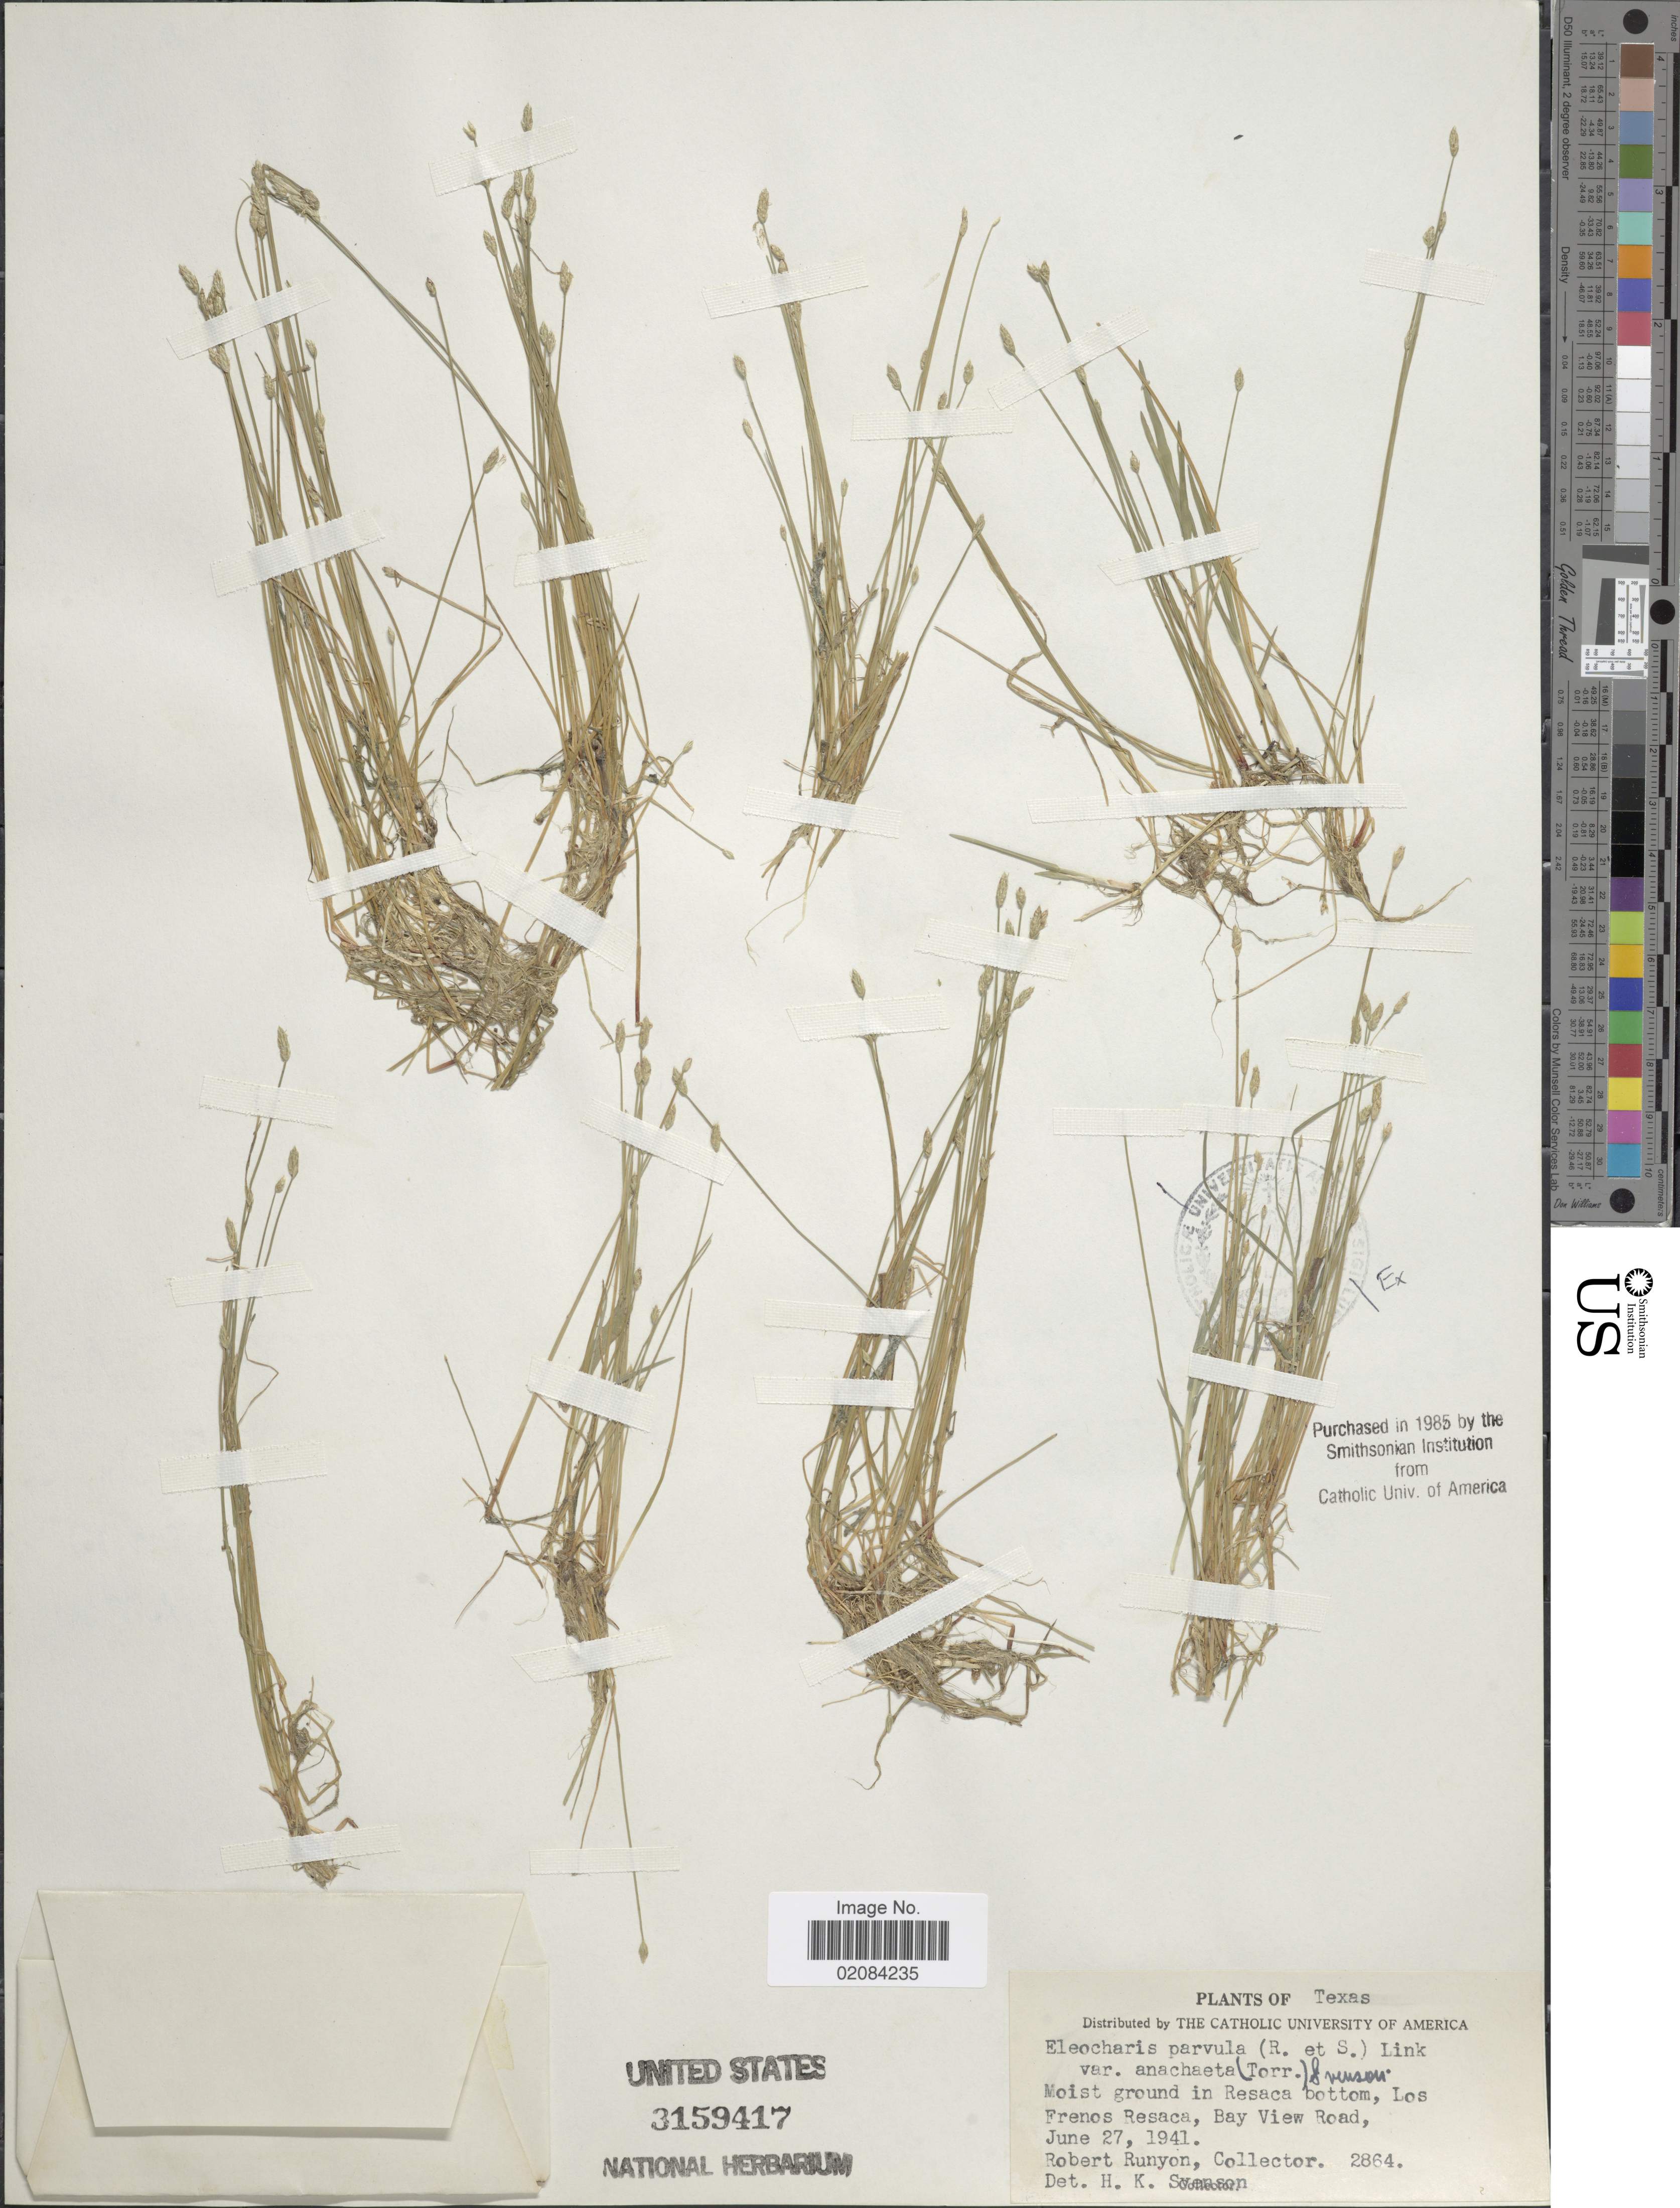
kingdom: Plantae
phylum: Tracheophyta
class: Liliopsida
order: Poales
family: Cyperaceae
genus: Eleocharis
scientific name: Eleocharis parvula var. anachaeta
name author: (Torr.) Svenson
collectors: R. Runyon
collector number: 2864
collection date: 1941-06-27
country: United States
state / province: Texas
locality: Texas, Moist ground in Resaca bottom, Los Frenos Resaca, Bay View Road.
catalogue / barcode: US 3159417